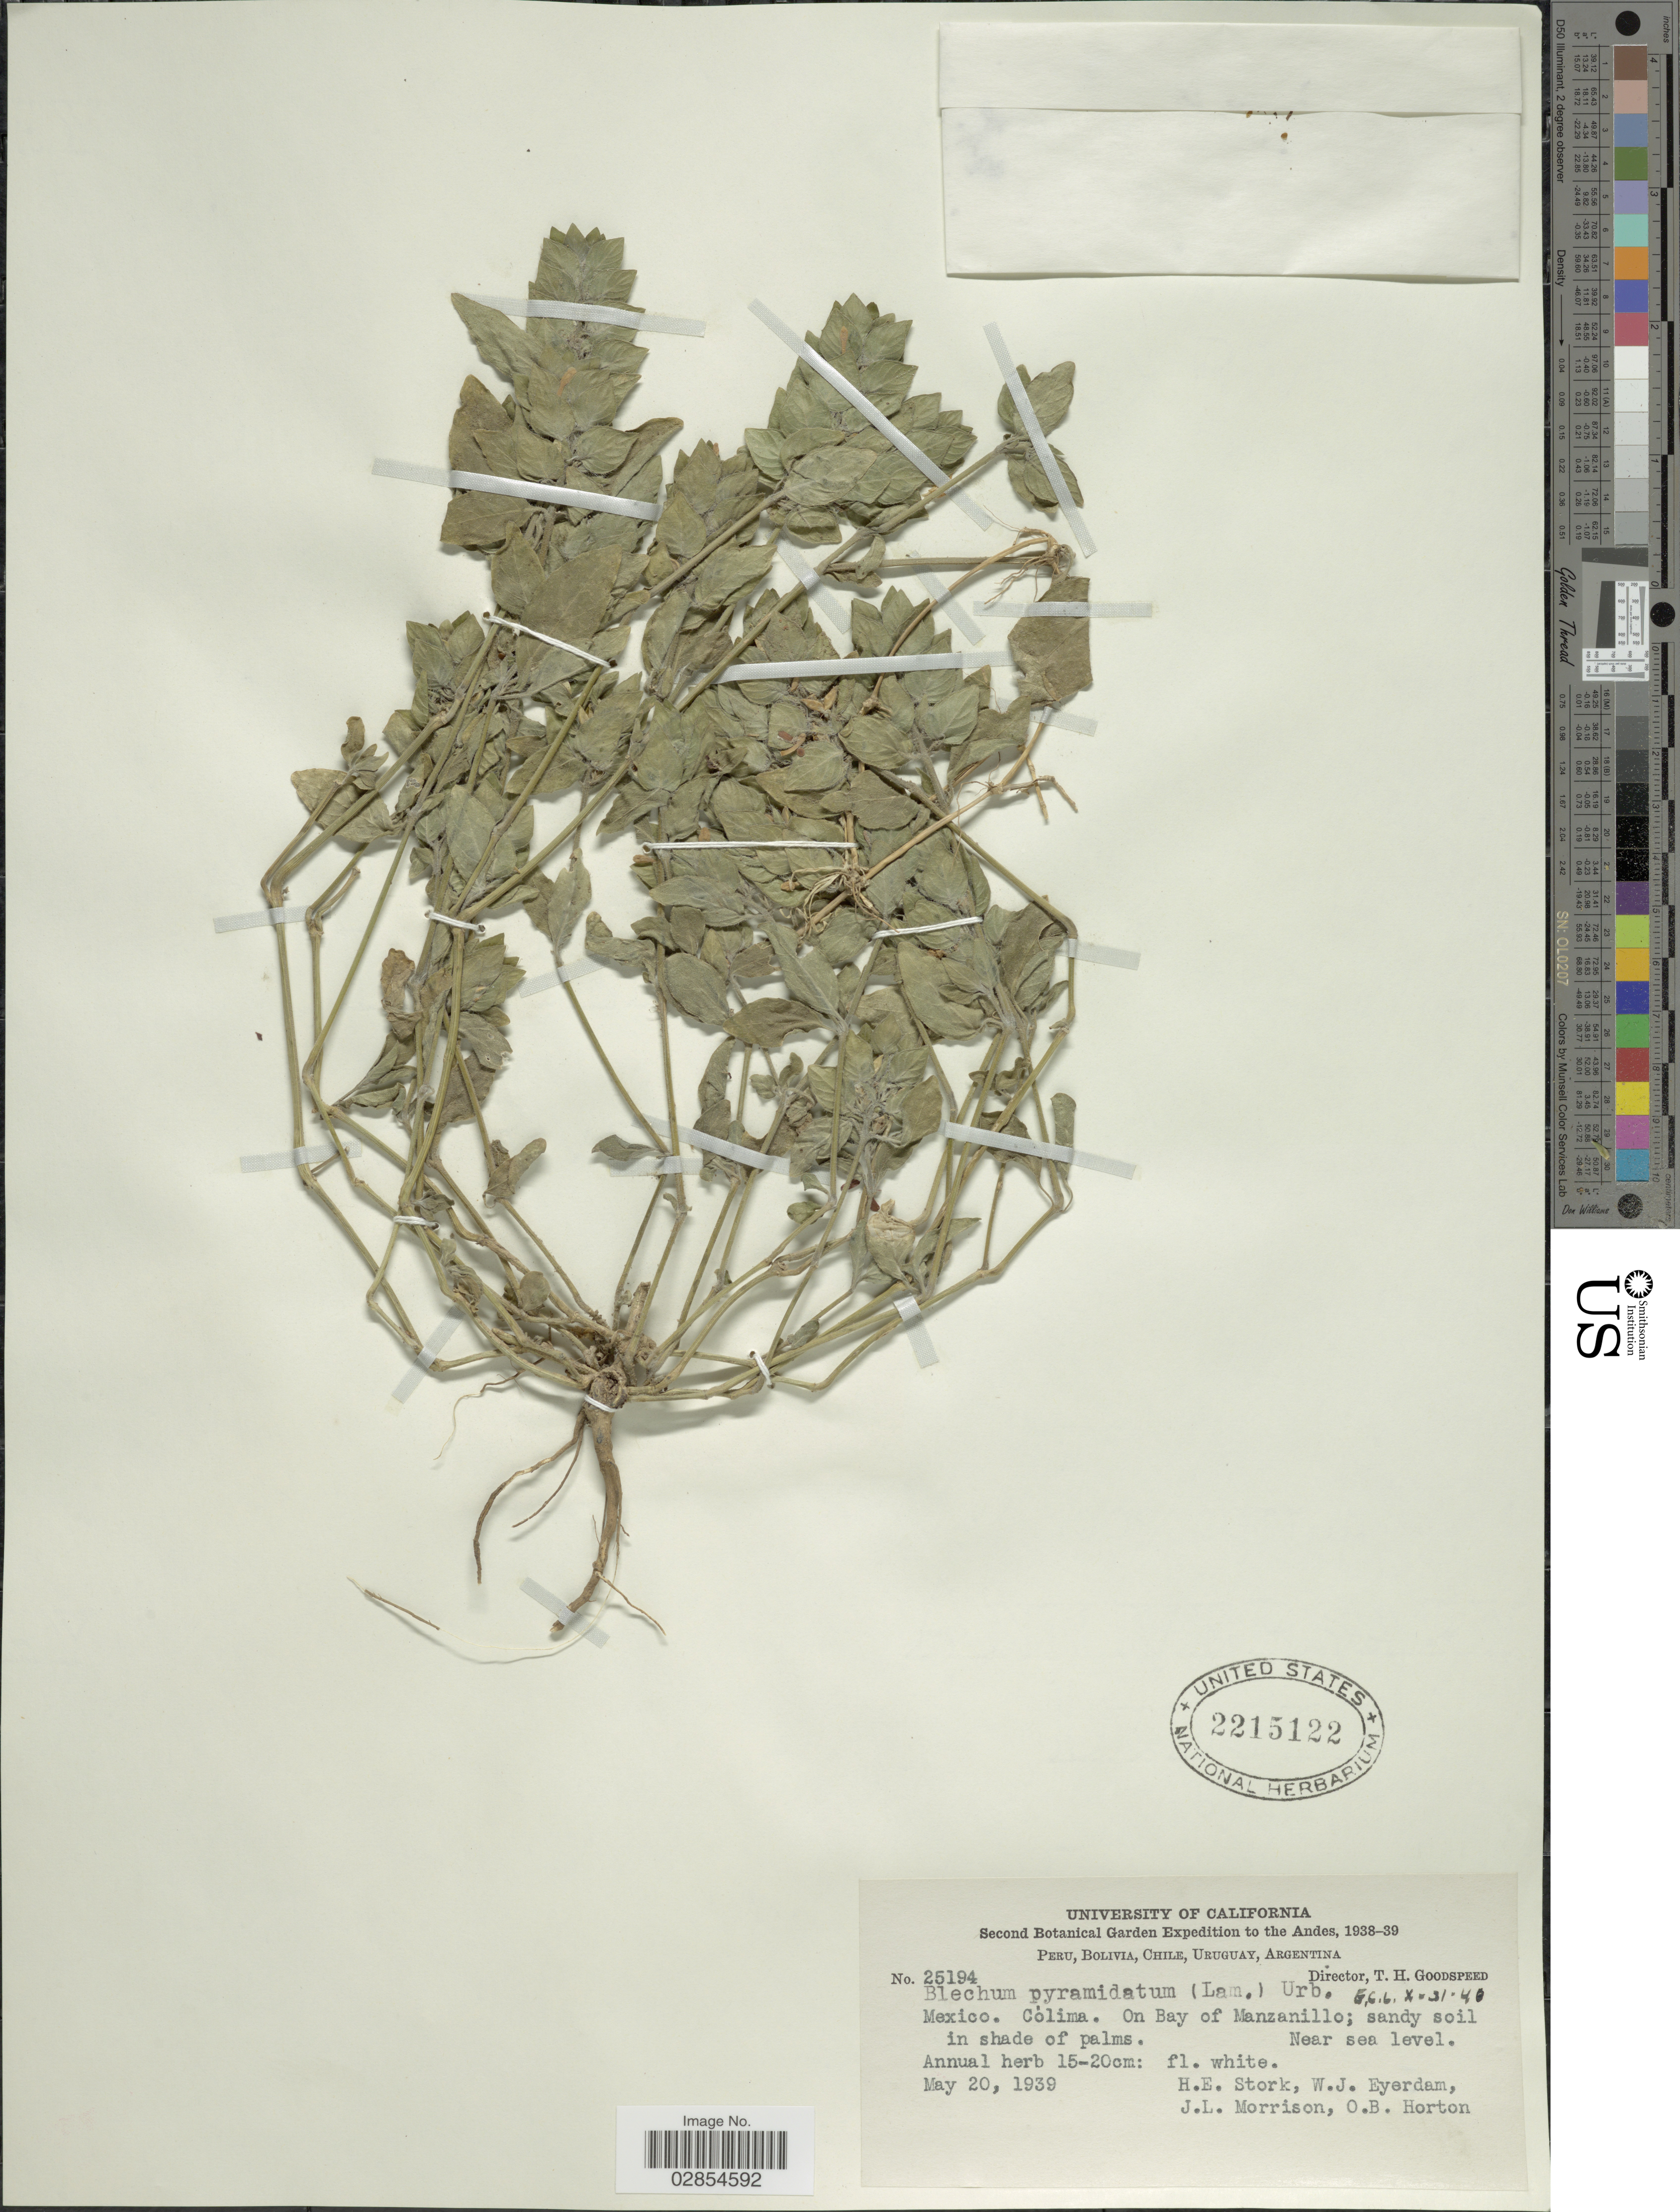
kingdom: Plantae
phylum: Tracheophyta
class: Magnoliopsida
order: Lamiales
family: Acanthaceae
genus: Blechum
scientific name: Blechum pyramidatum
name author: (Lam.) Urb.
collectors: H. E. Stork, W. J. Eyerdam, J. Morrison & O. B. Horton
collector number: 25194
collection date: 1939-05-20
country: Mexico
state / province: Colima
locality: Andes. Colima. On Bay of Manzanillo.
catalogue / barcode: US 2215122